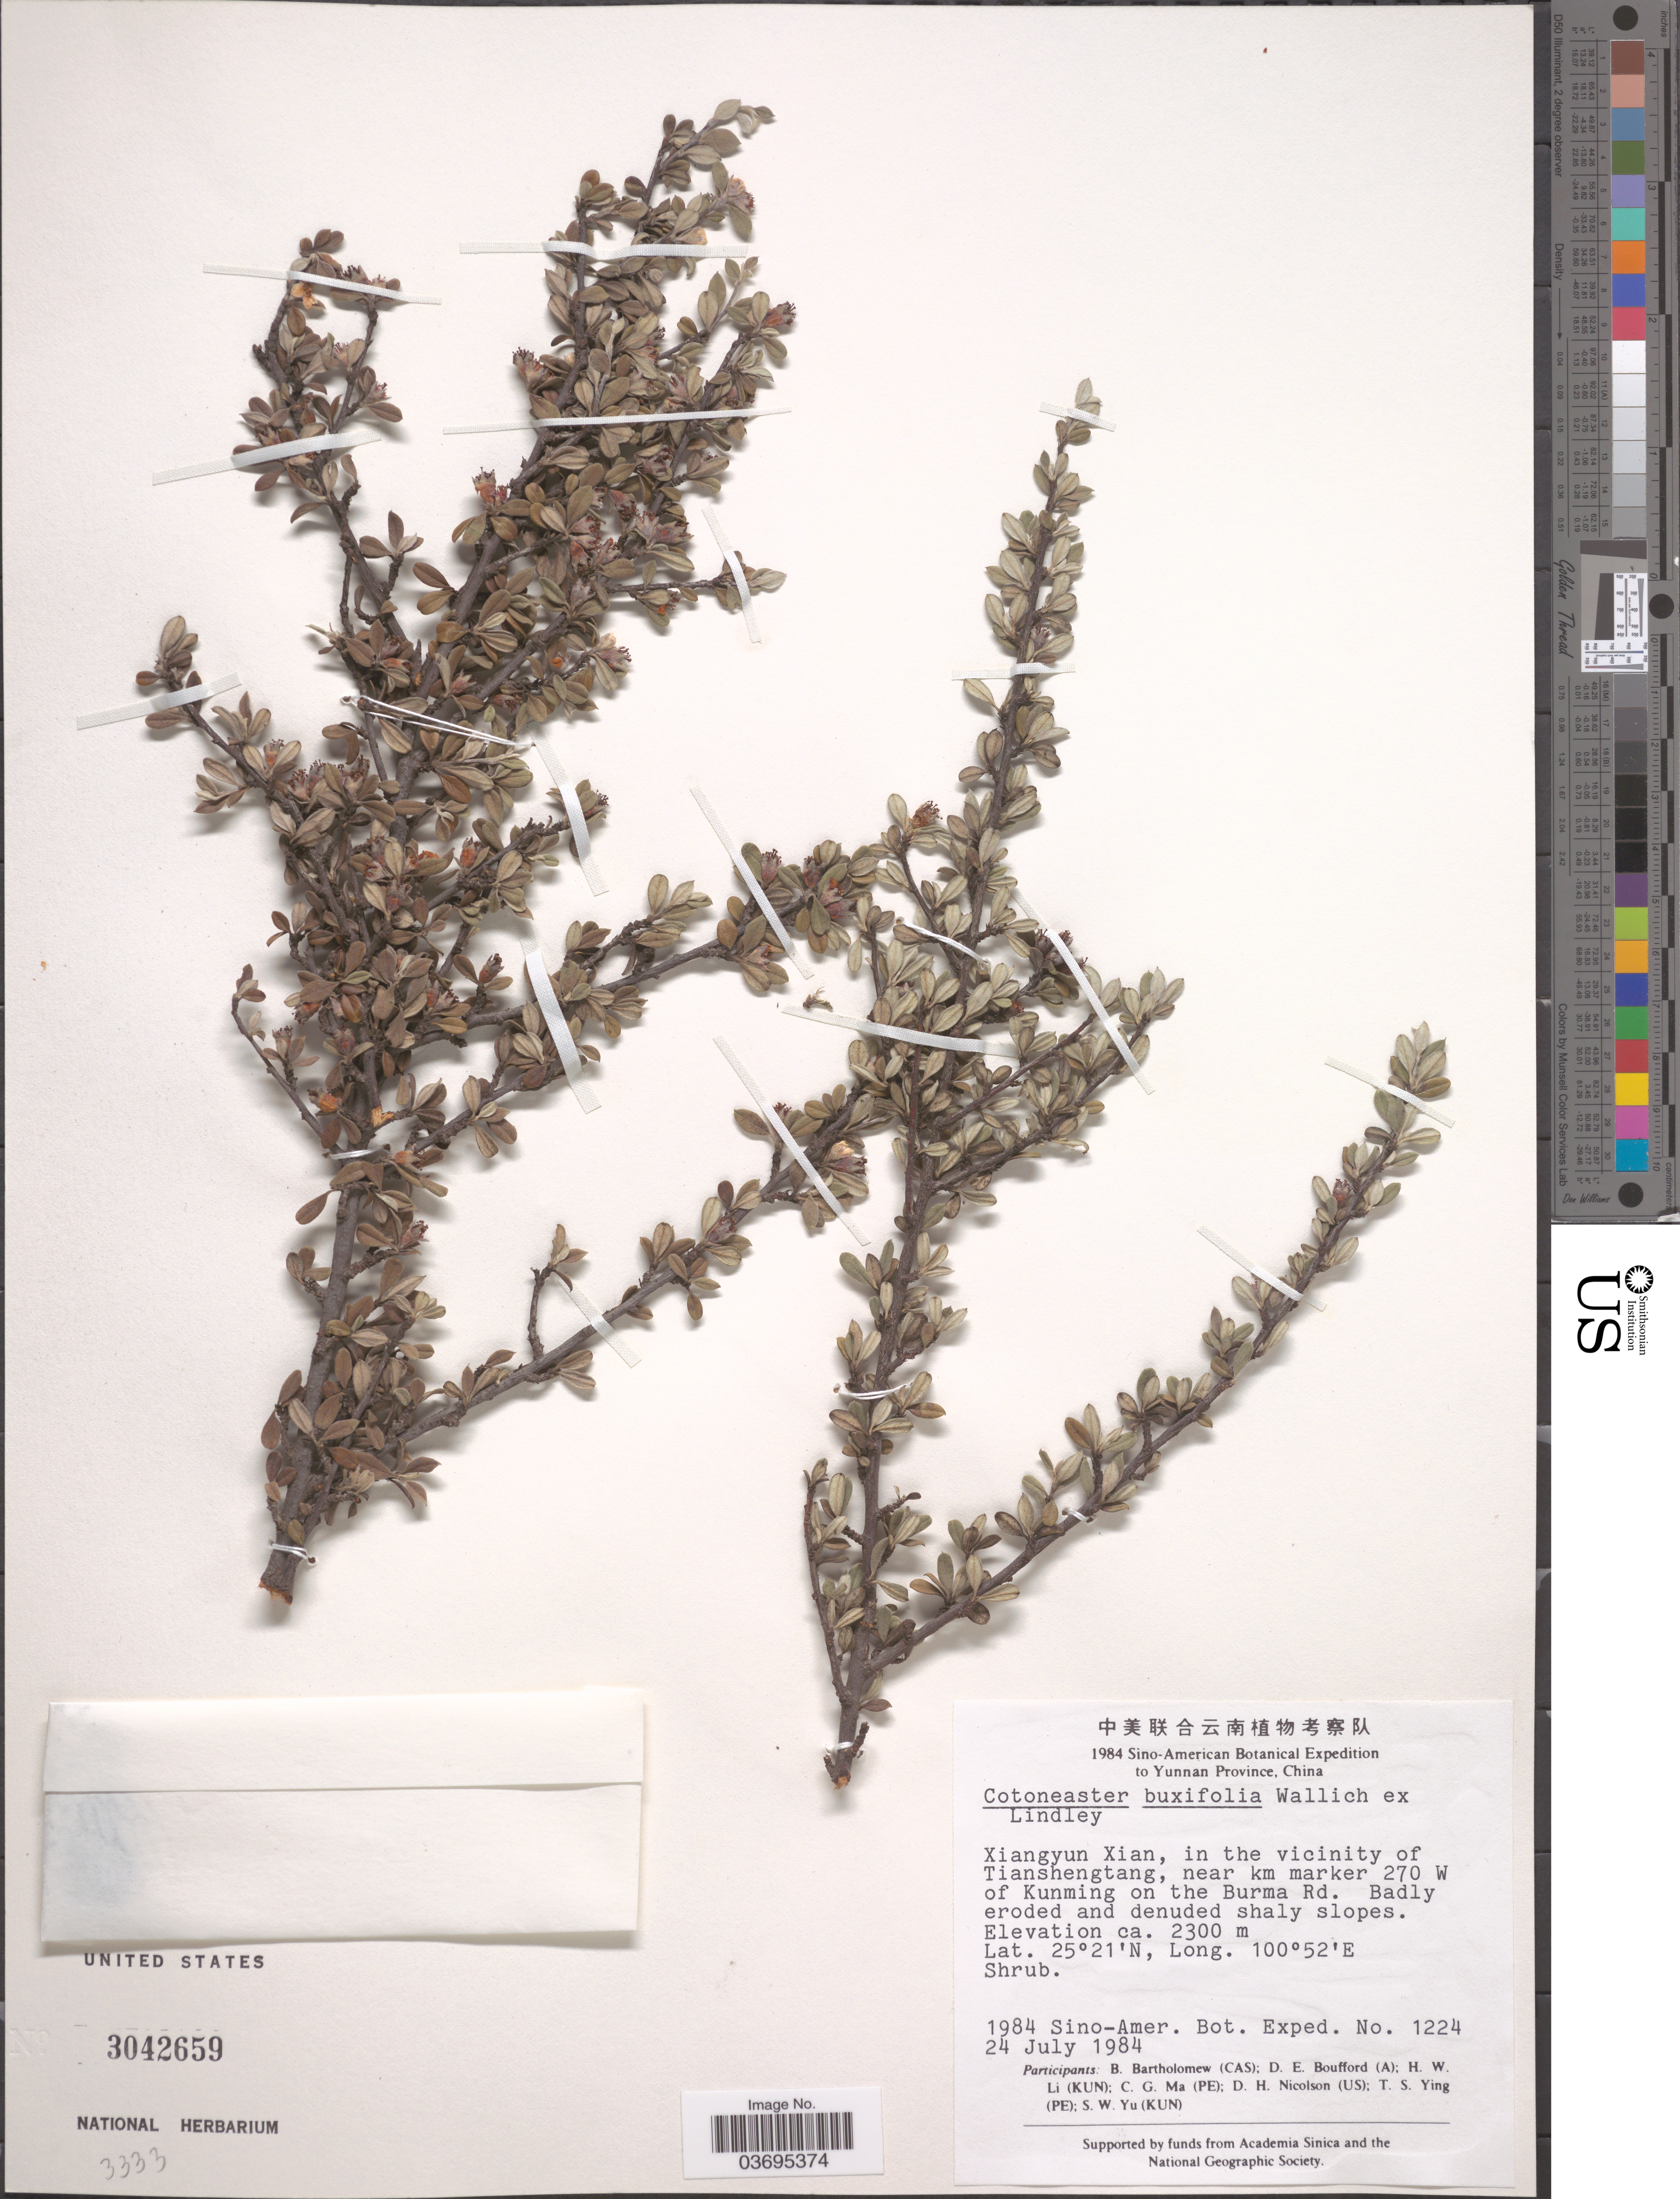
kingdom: Plantae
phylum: Tracheophyta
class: Magnoliopsida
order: Rosales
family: Rosaceae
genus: Cotoneaster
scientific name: Cotoneaster buxifolius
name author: Wall. ex Lindl.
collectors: Sino-Amer. Bot. Exped. 1984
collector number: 1224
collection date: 1984-07-24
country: China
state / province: Yunnan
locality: Xiangyun Xian, in the vicinity of Tianshengtang, near km marker 270 W of Kunming on the Burma Rd. Badly eroded and denuded shaly slopes.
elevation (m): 2300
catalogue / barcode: US 3042659